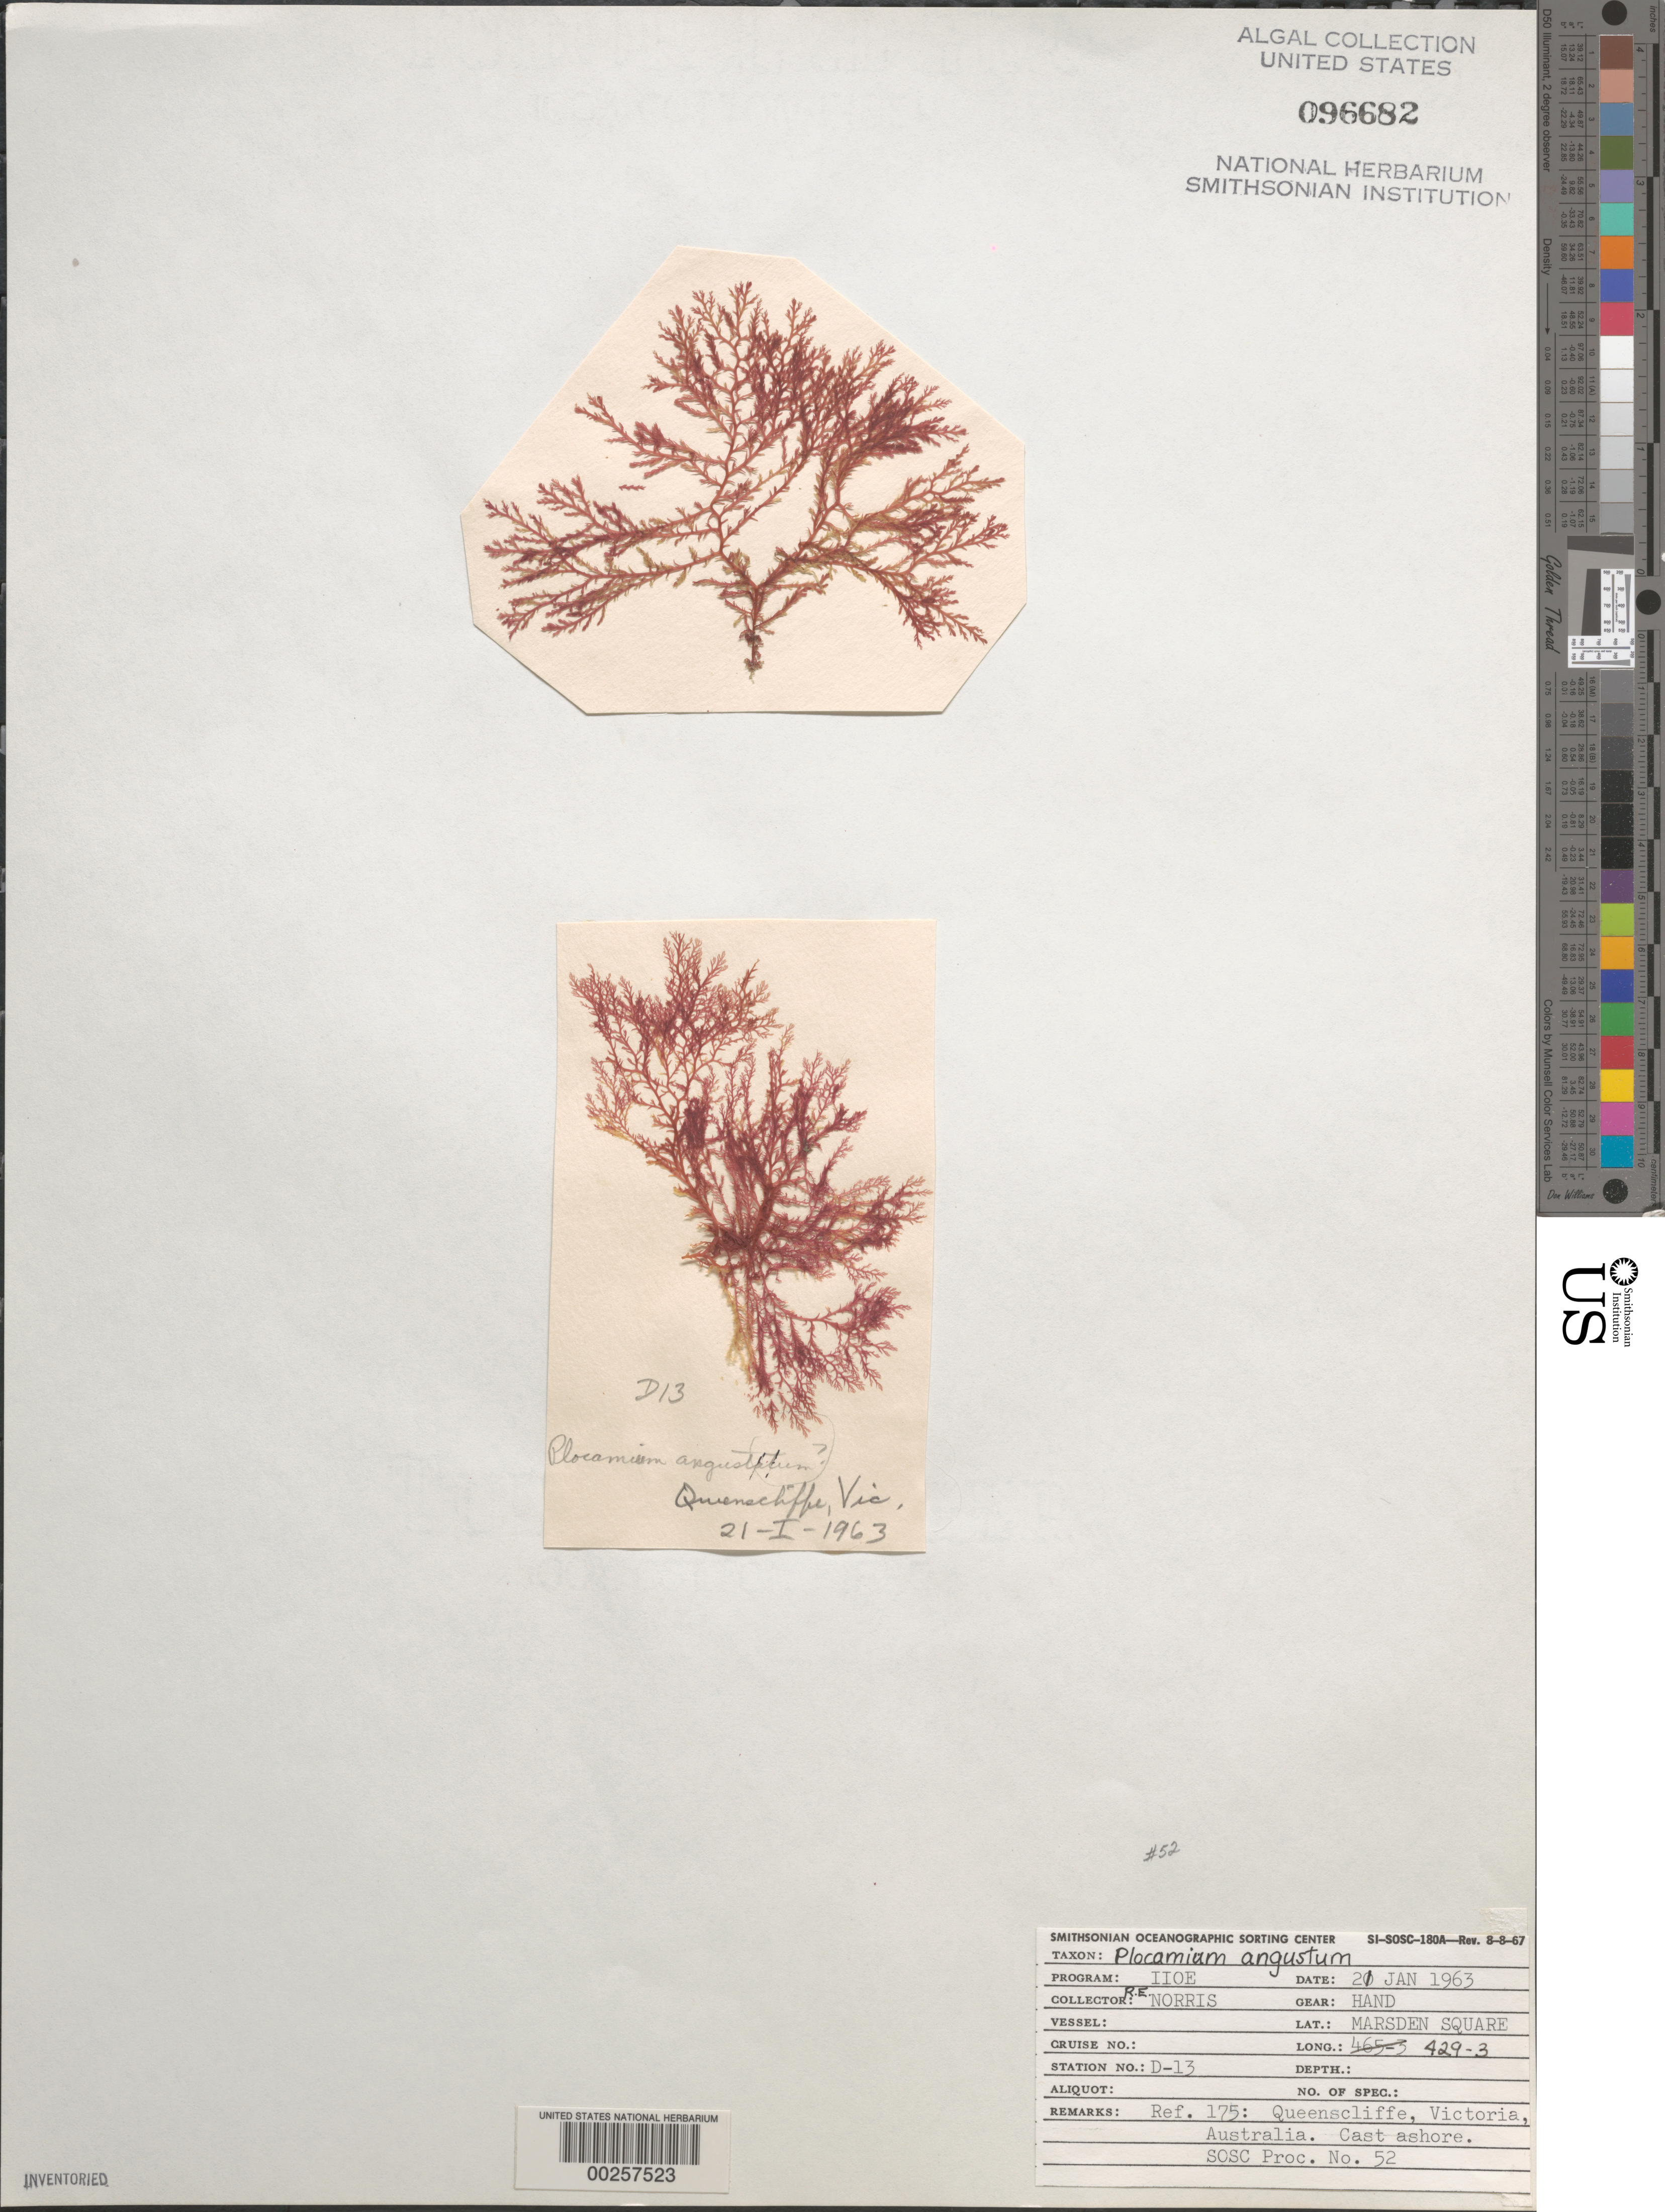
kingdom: Plantae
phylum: Rhodophyta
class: Florideophyceae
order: Plocamiales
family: Plocamiaceae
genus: Plocamium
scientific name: Plocamium angustum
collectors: R. E. Norris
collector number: Station D-13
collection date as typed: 21 Jan 1963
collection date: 1963-01-21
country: Australia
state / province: Victoria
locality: Queenscliffe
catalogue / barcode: US 96682